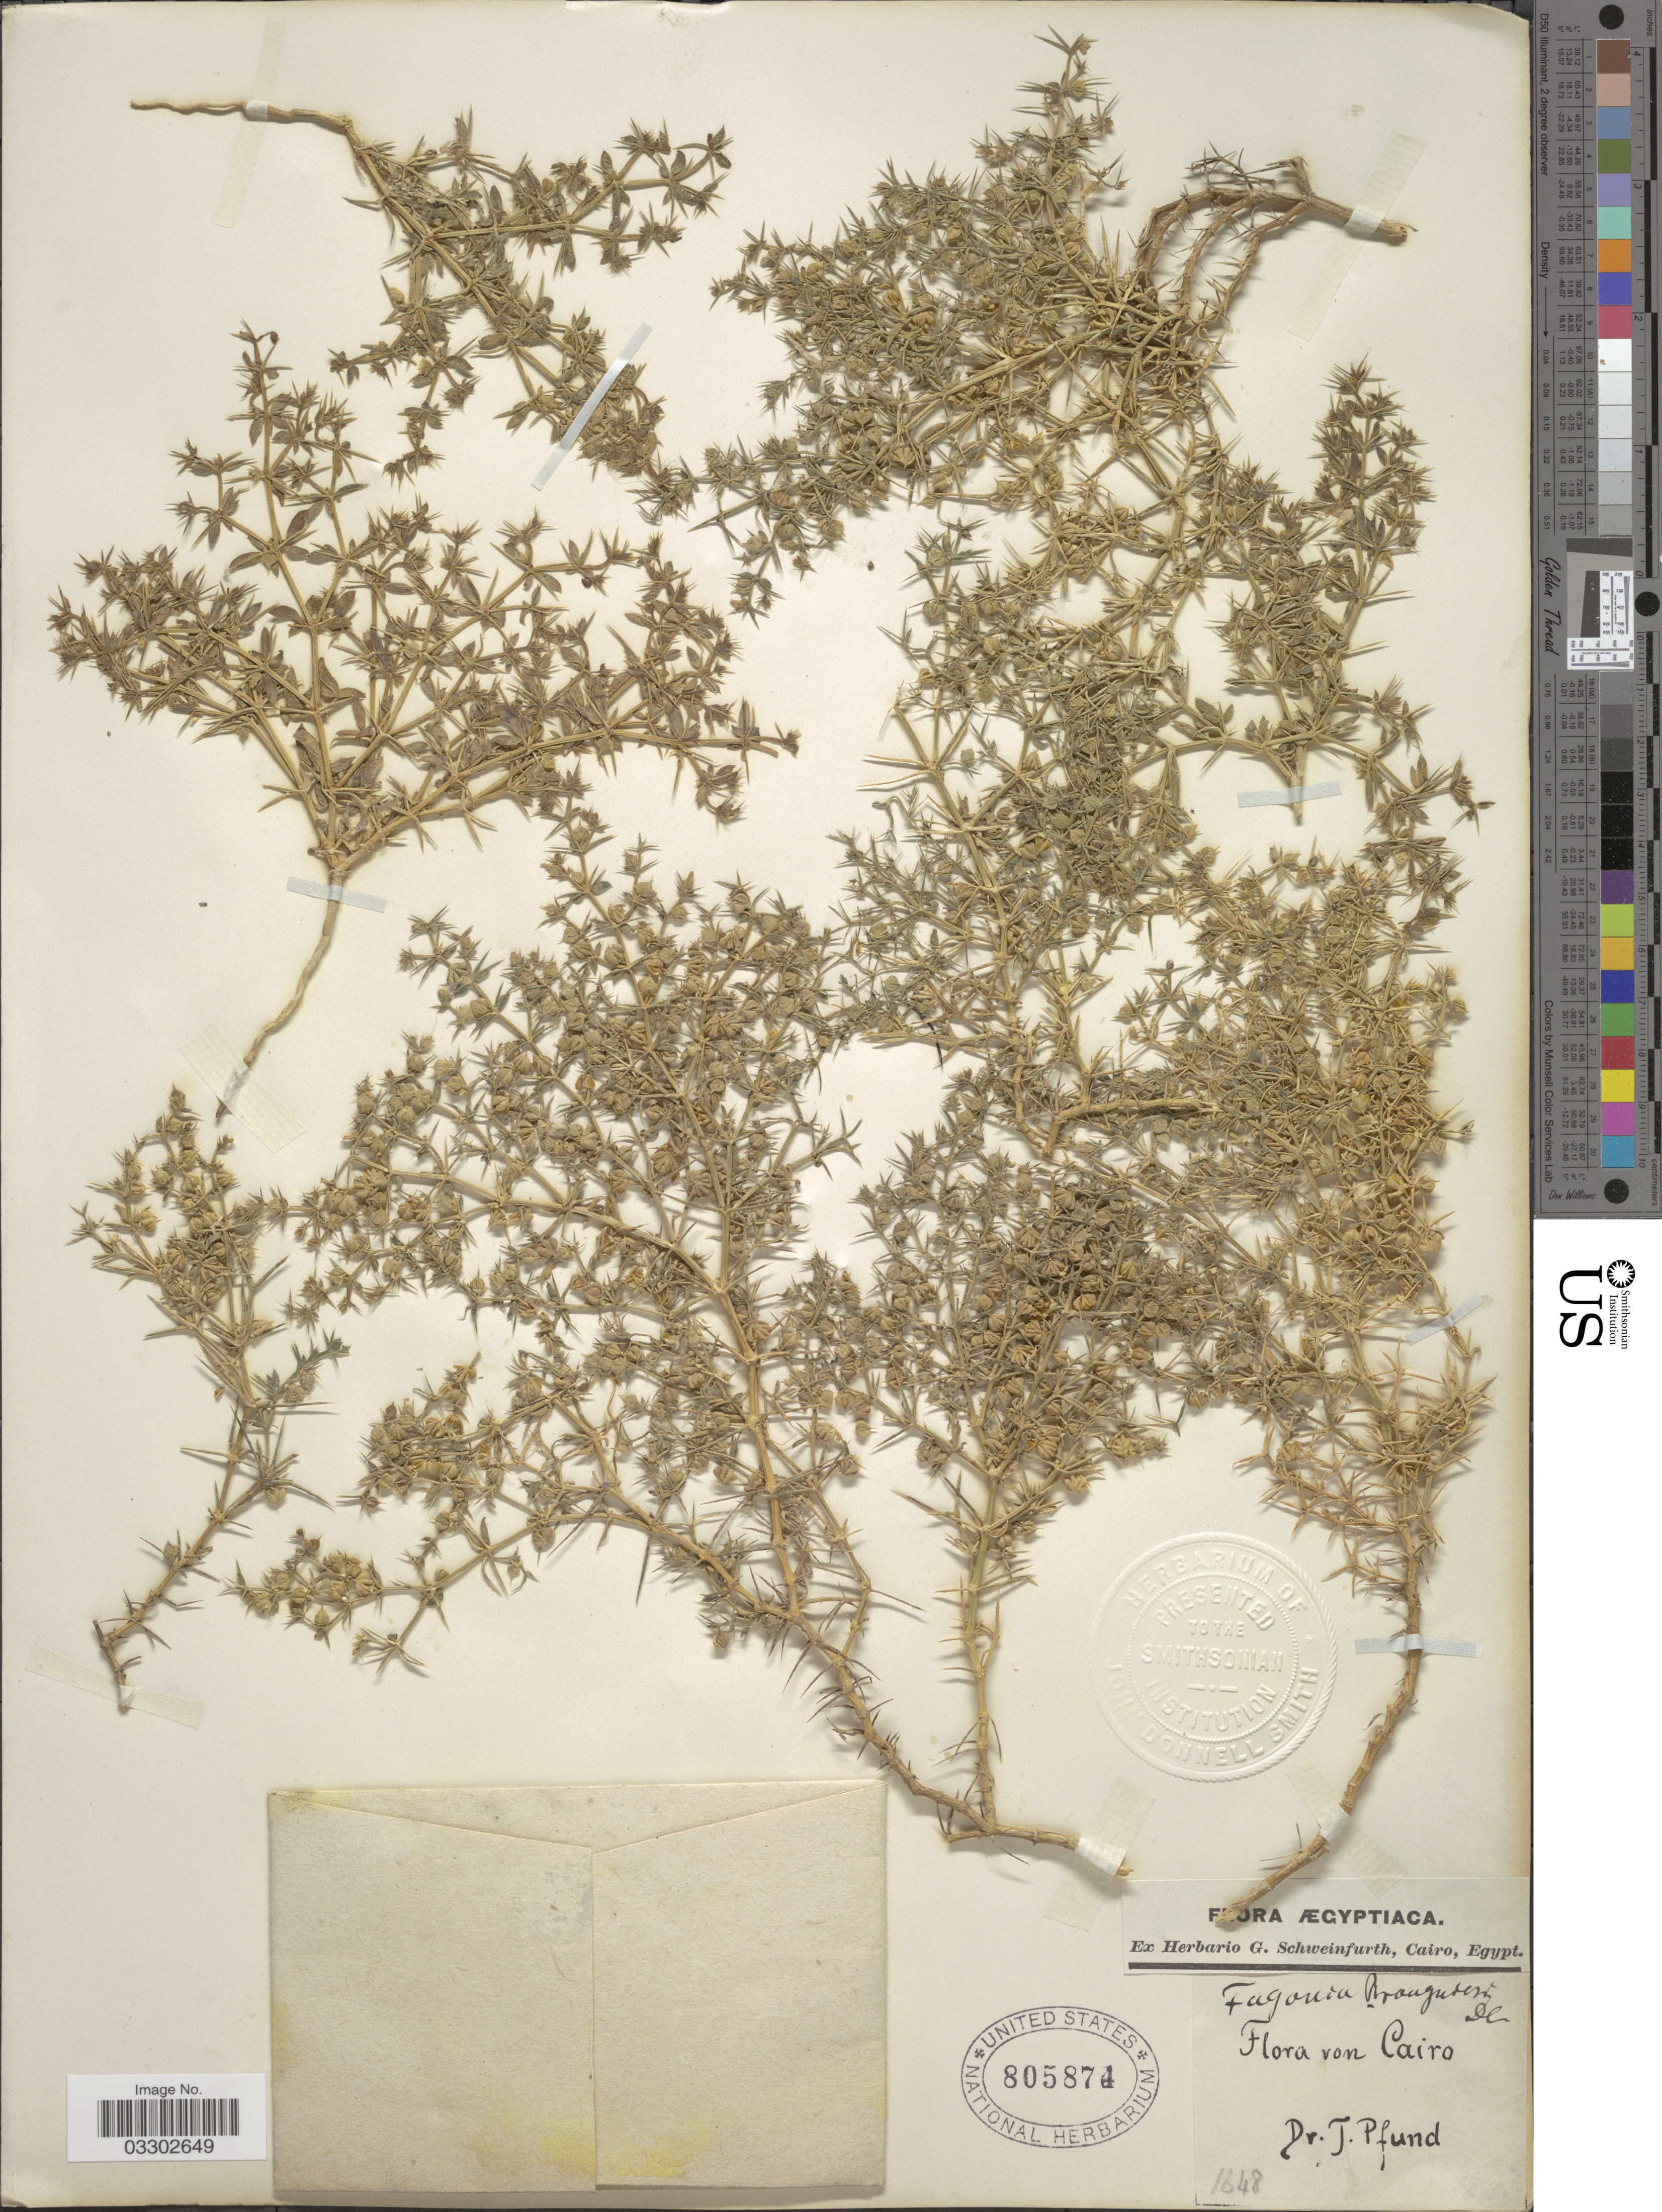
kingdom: Plantae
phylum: Tracheophyta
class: Magnoliopsida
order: Zygophyllales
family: Zygophyllaceae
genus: Fagonia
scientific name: Fagonia bruguieri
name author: DC.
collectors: J. Pfund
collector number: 1648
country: Egypt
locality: Cairo.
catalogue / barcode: US 805874